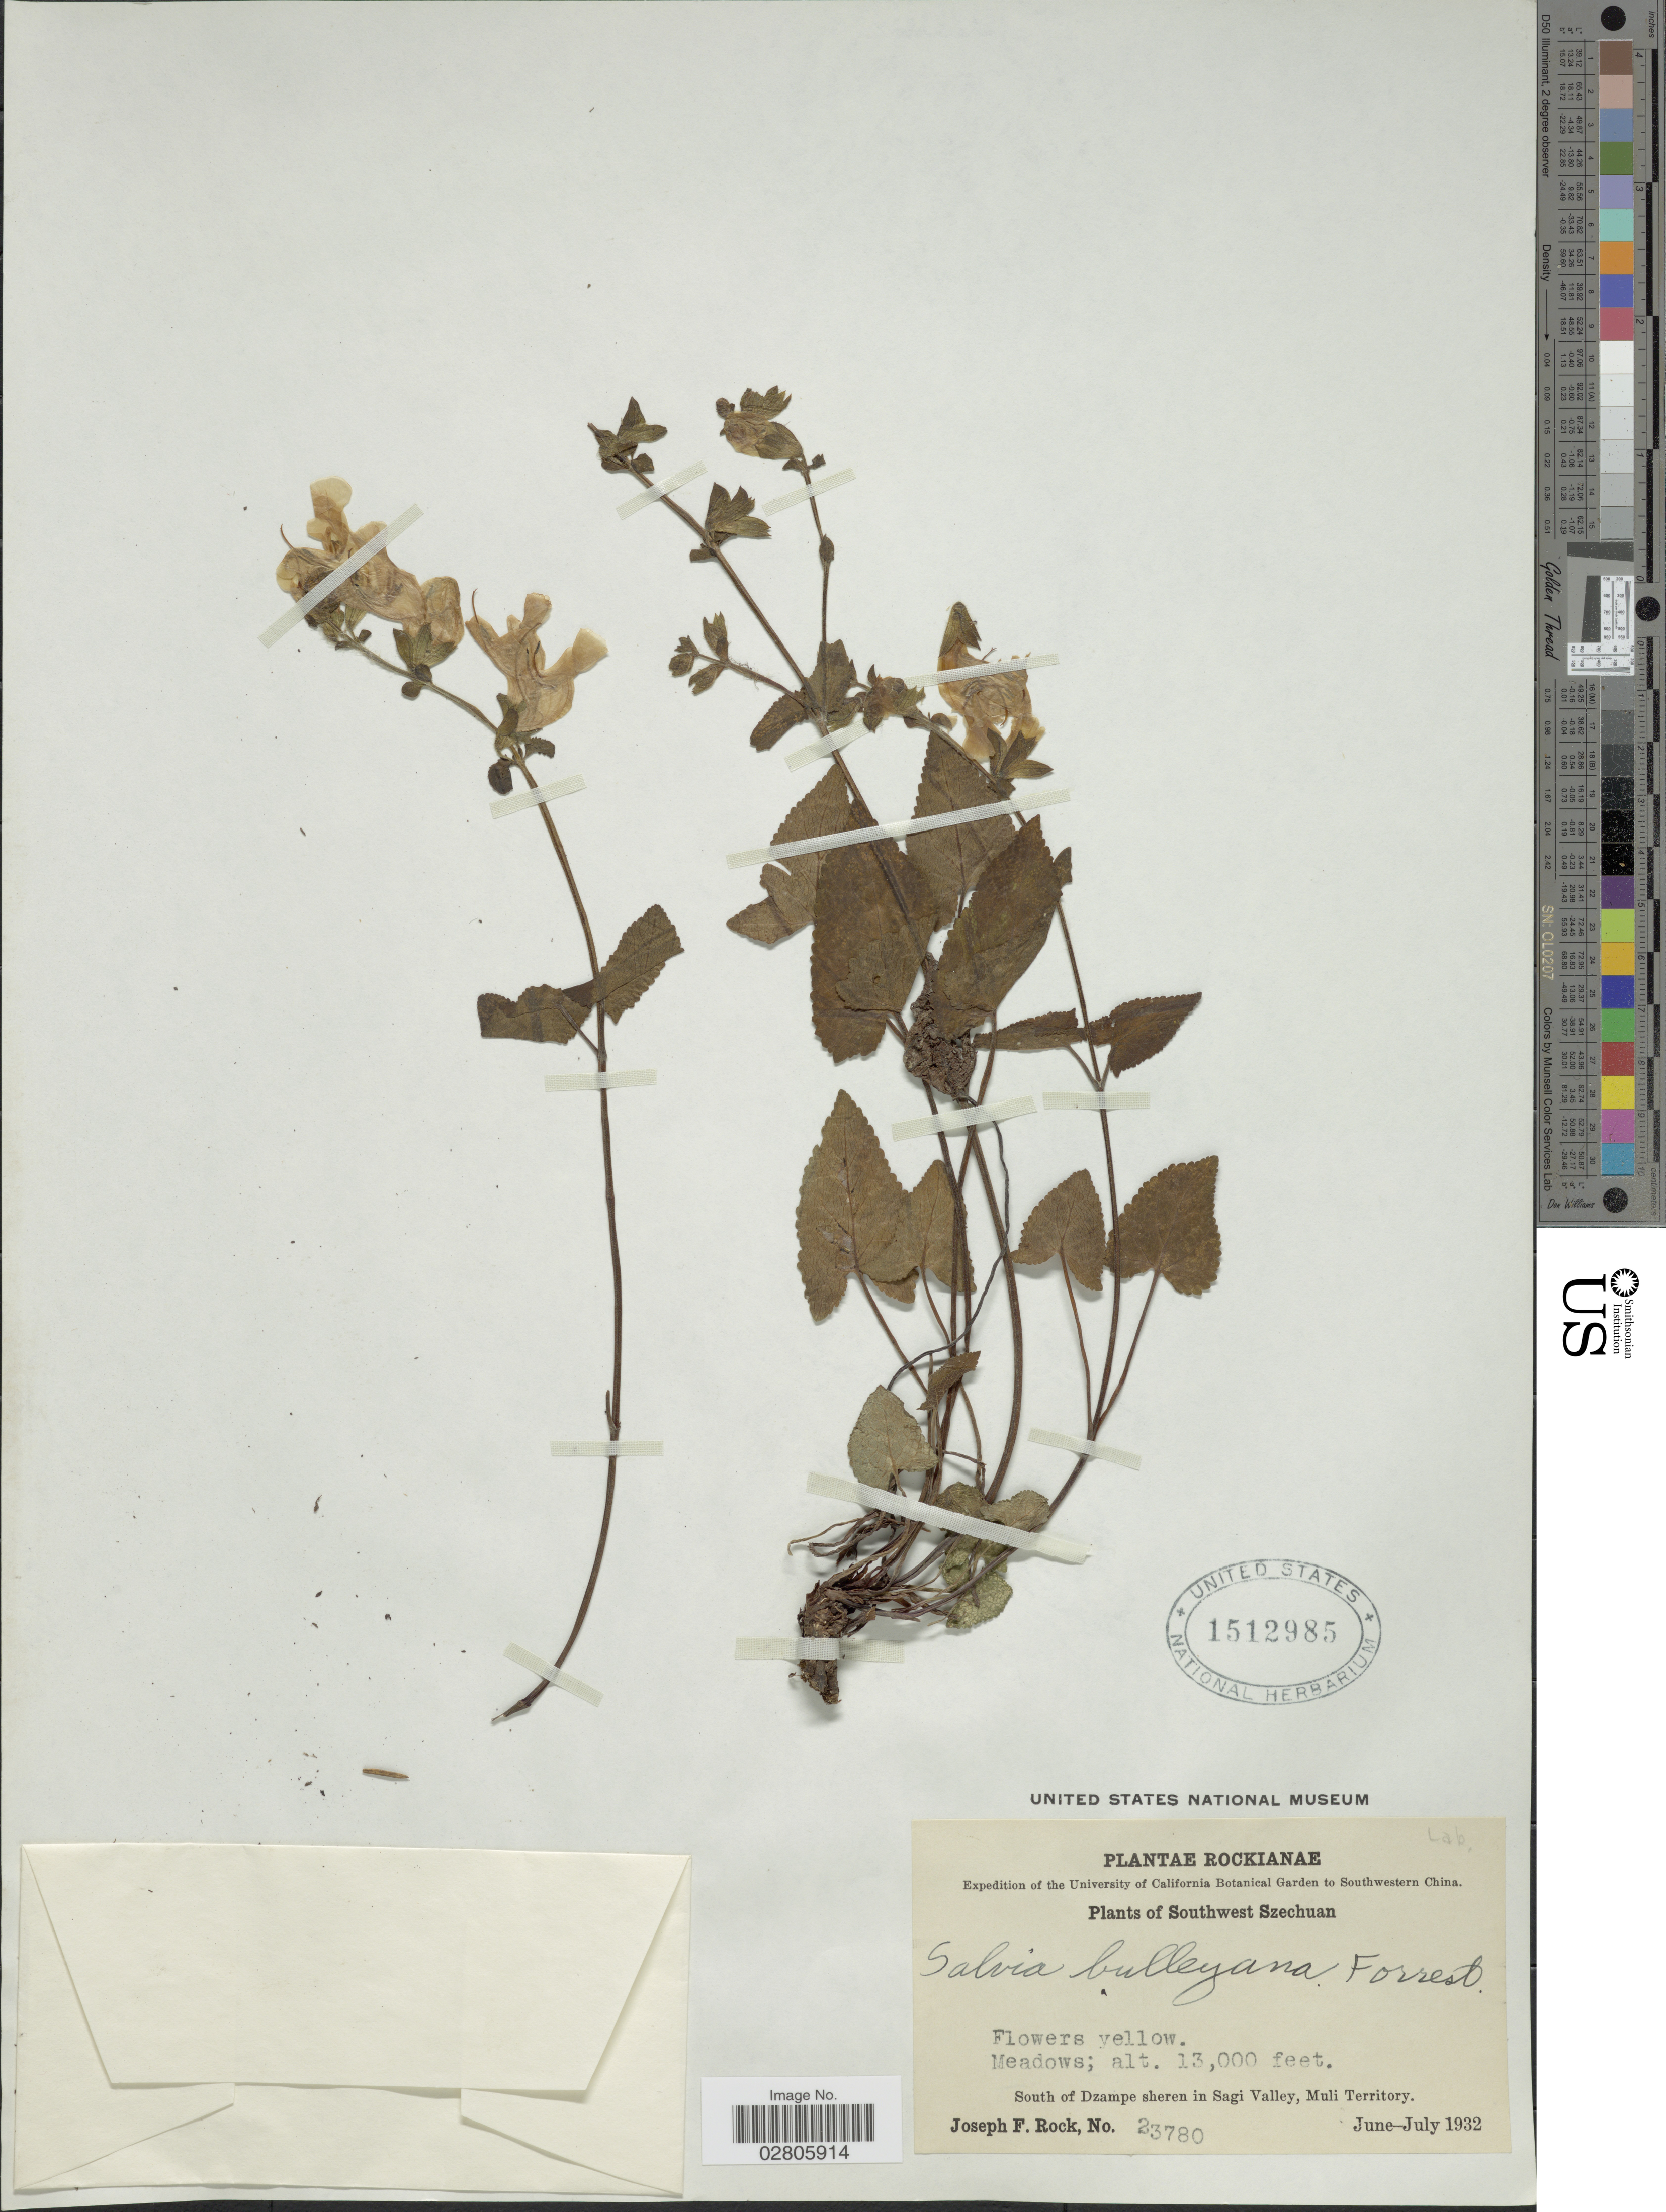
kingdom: Plantae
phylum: Tracheophyta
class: Magnoliopsida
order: Lamiales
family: Lamiaceae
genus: Salvia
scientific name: Salvia bulleyana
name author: Diels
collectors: J. F. Rock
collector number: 23780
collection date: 1932-06/1932-07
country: China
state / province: Sichuan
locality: Southwestern China. Southwest Szechuan. South of Dzampe sheren in Sagi Valley, Muli Territory.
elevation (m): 3962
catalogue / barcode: US 1512985